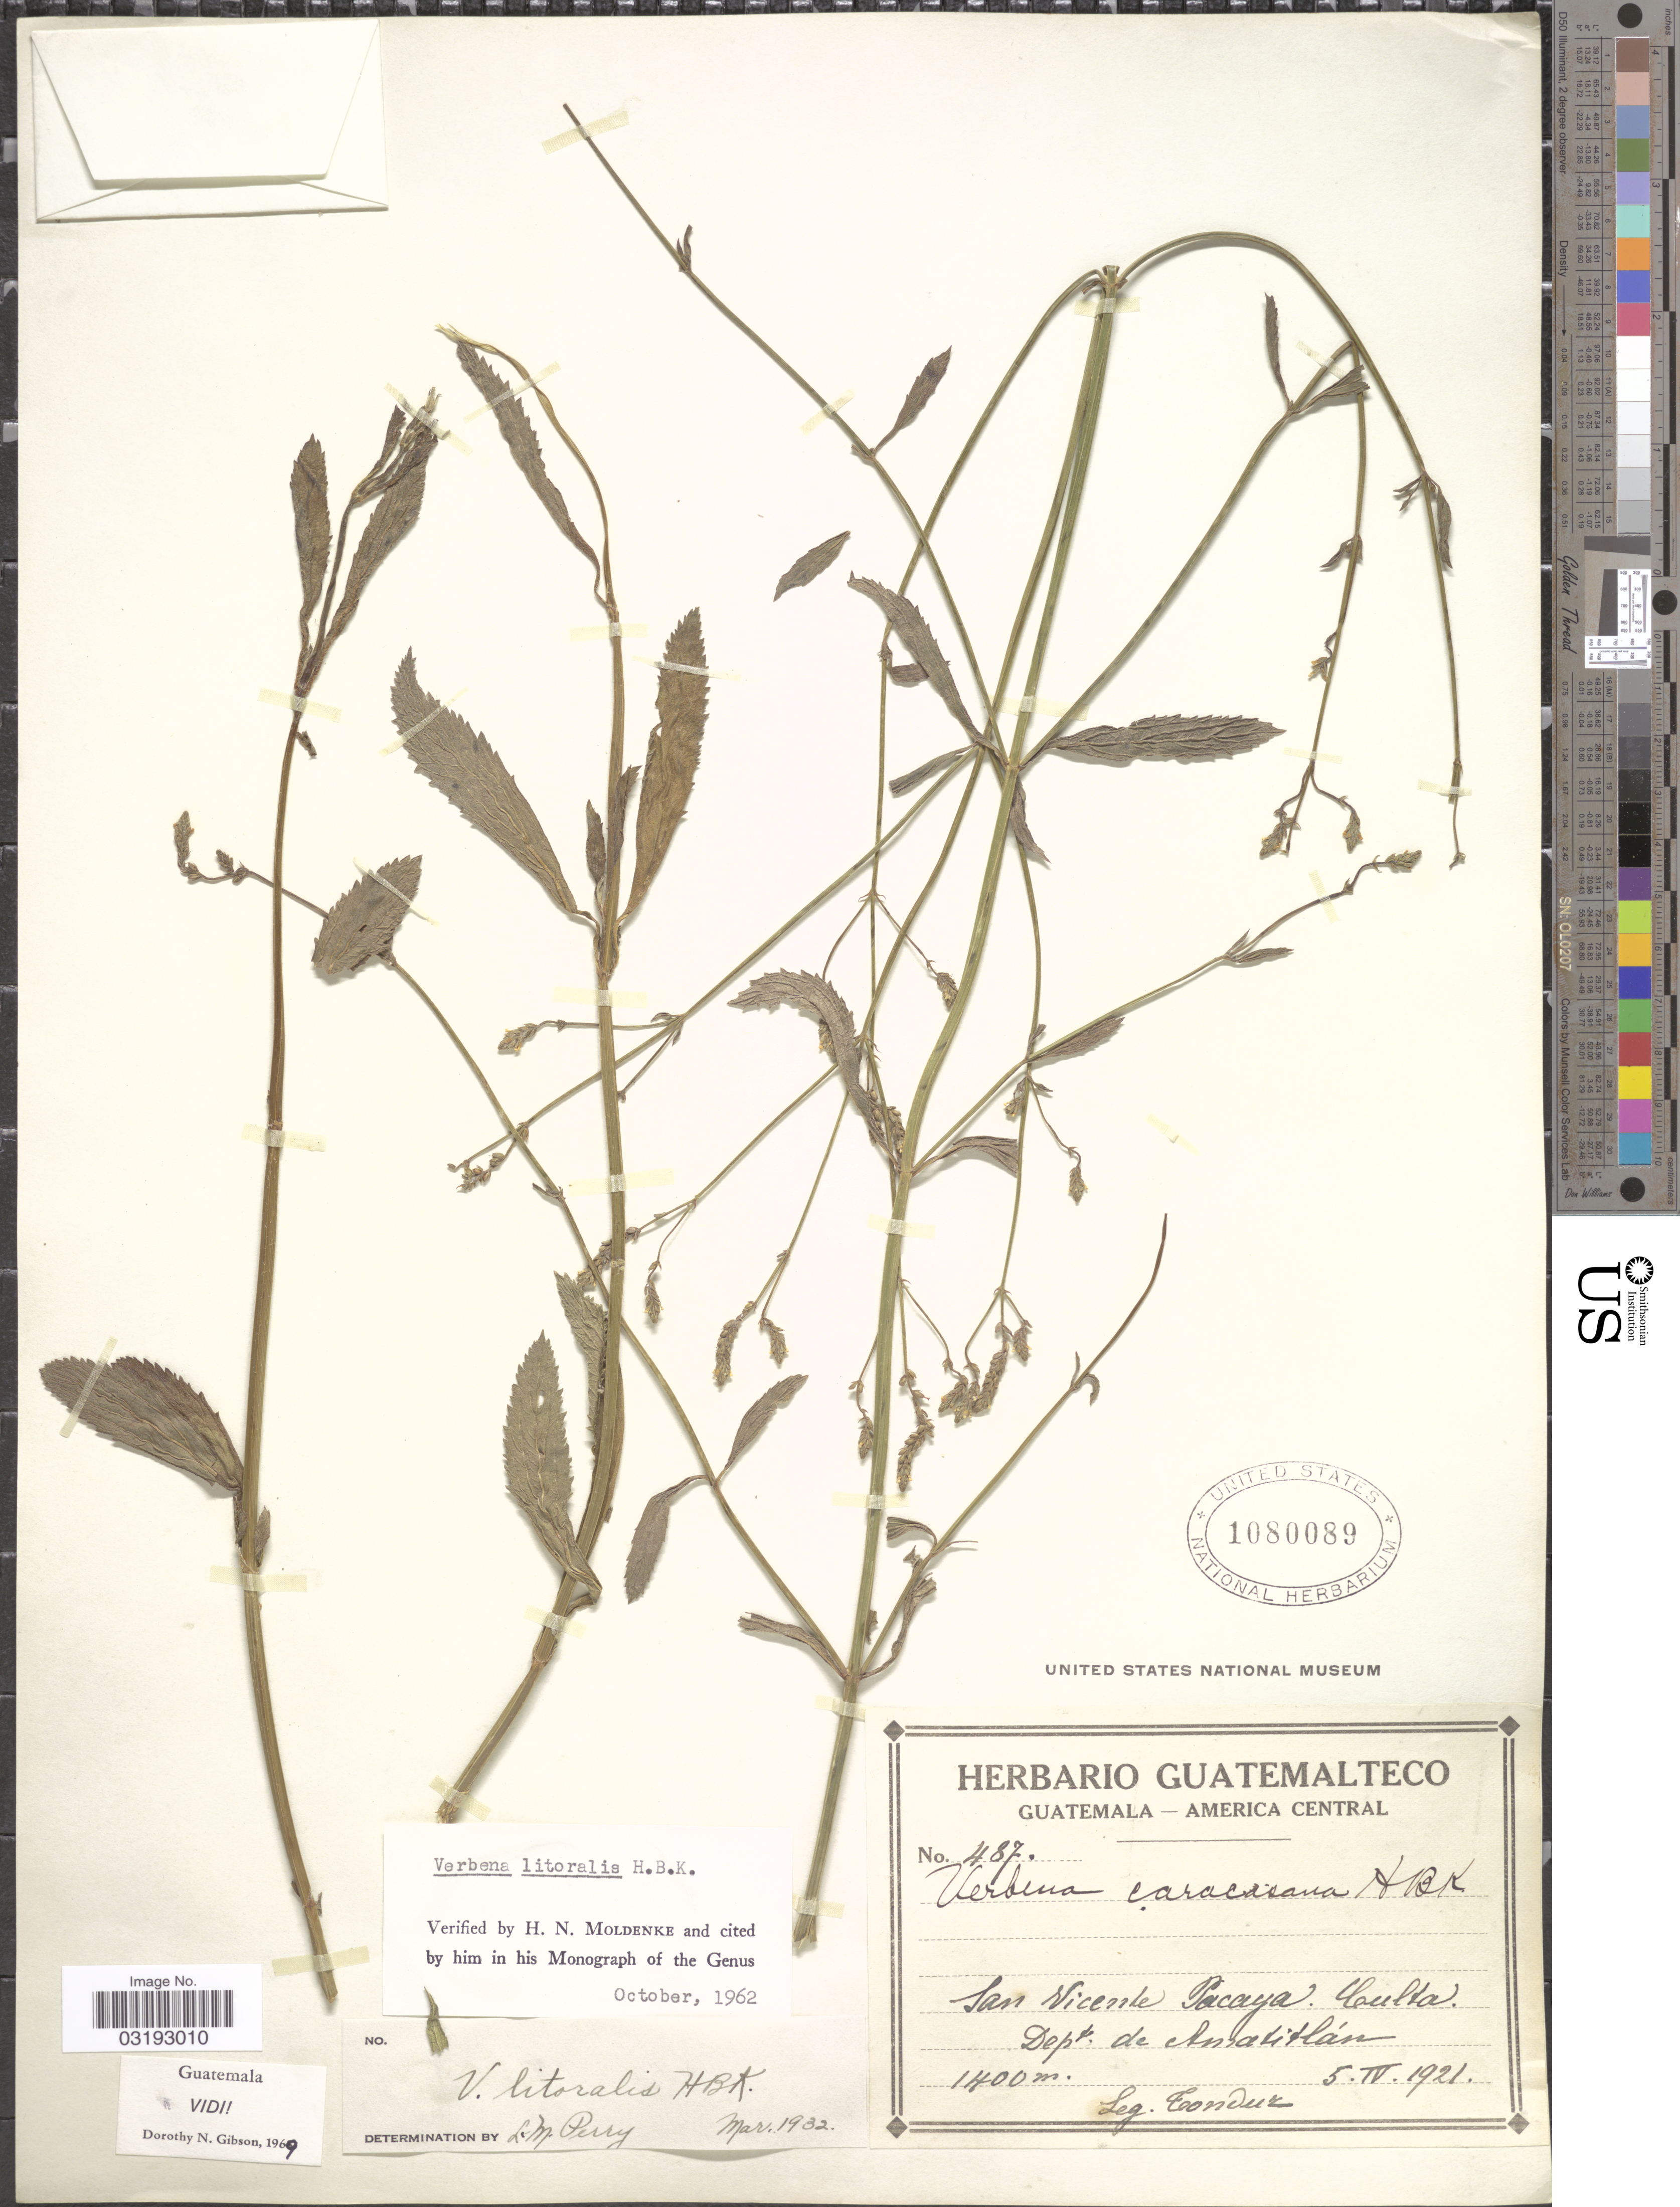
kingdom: Plantae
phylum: Tracheophyta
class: Magnoliopsida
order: Lamiales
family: Verbenaceae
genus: Verbena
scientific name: Verbena litoralis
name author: Kunth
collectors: Tonduz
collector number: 487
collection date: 1921-04-05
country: Guatemala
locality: San Vicente Pacaya. Dept. de Amatitlán.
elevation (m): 1400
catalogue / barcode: US 1080089